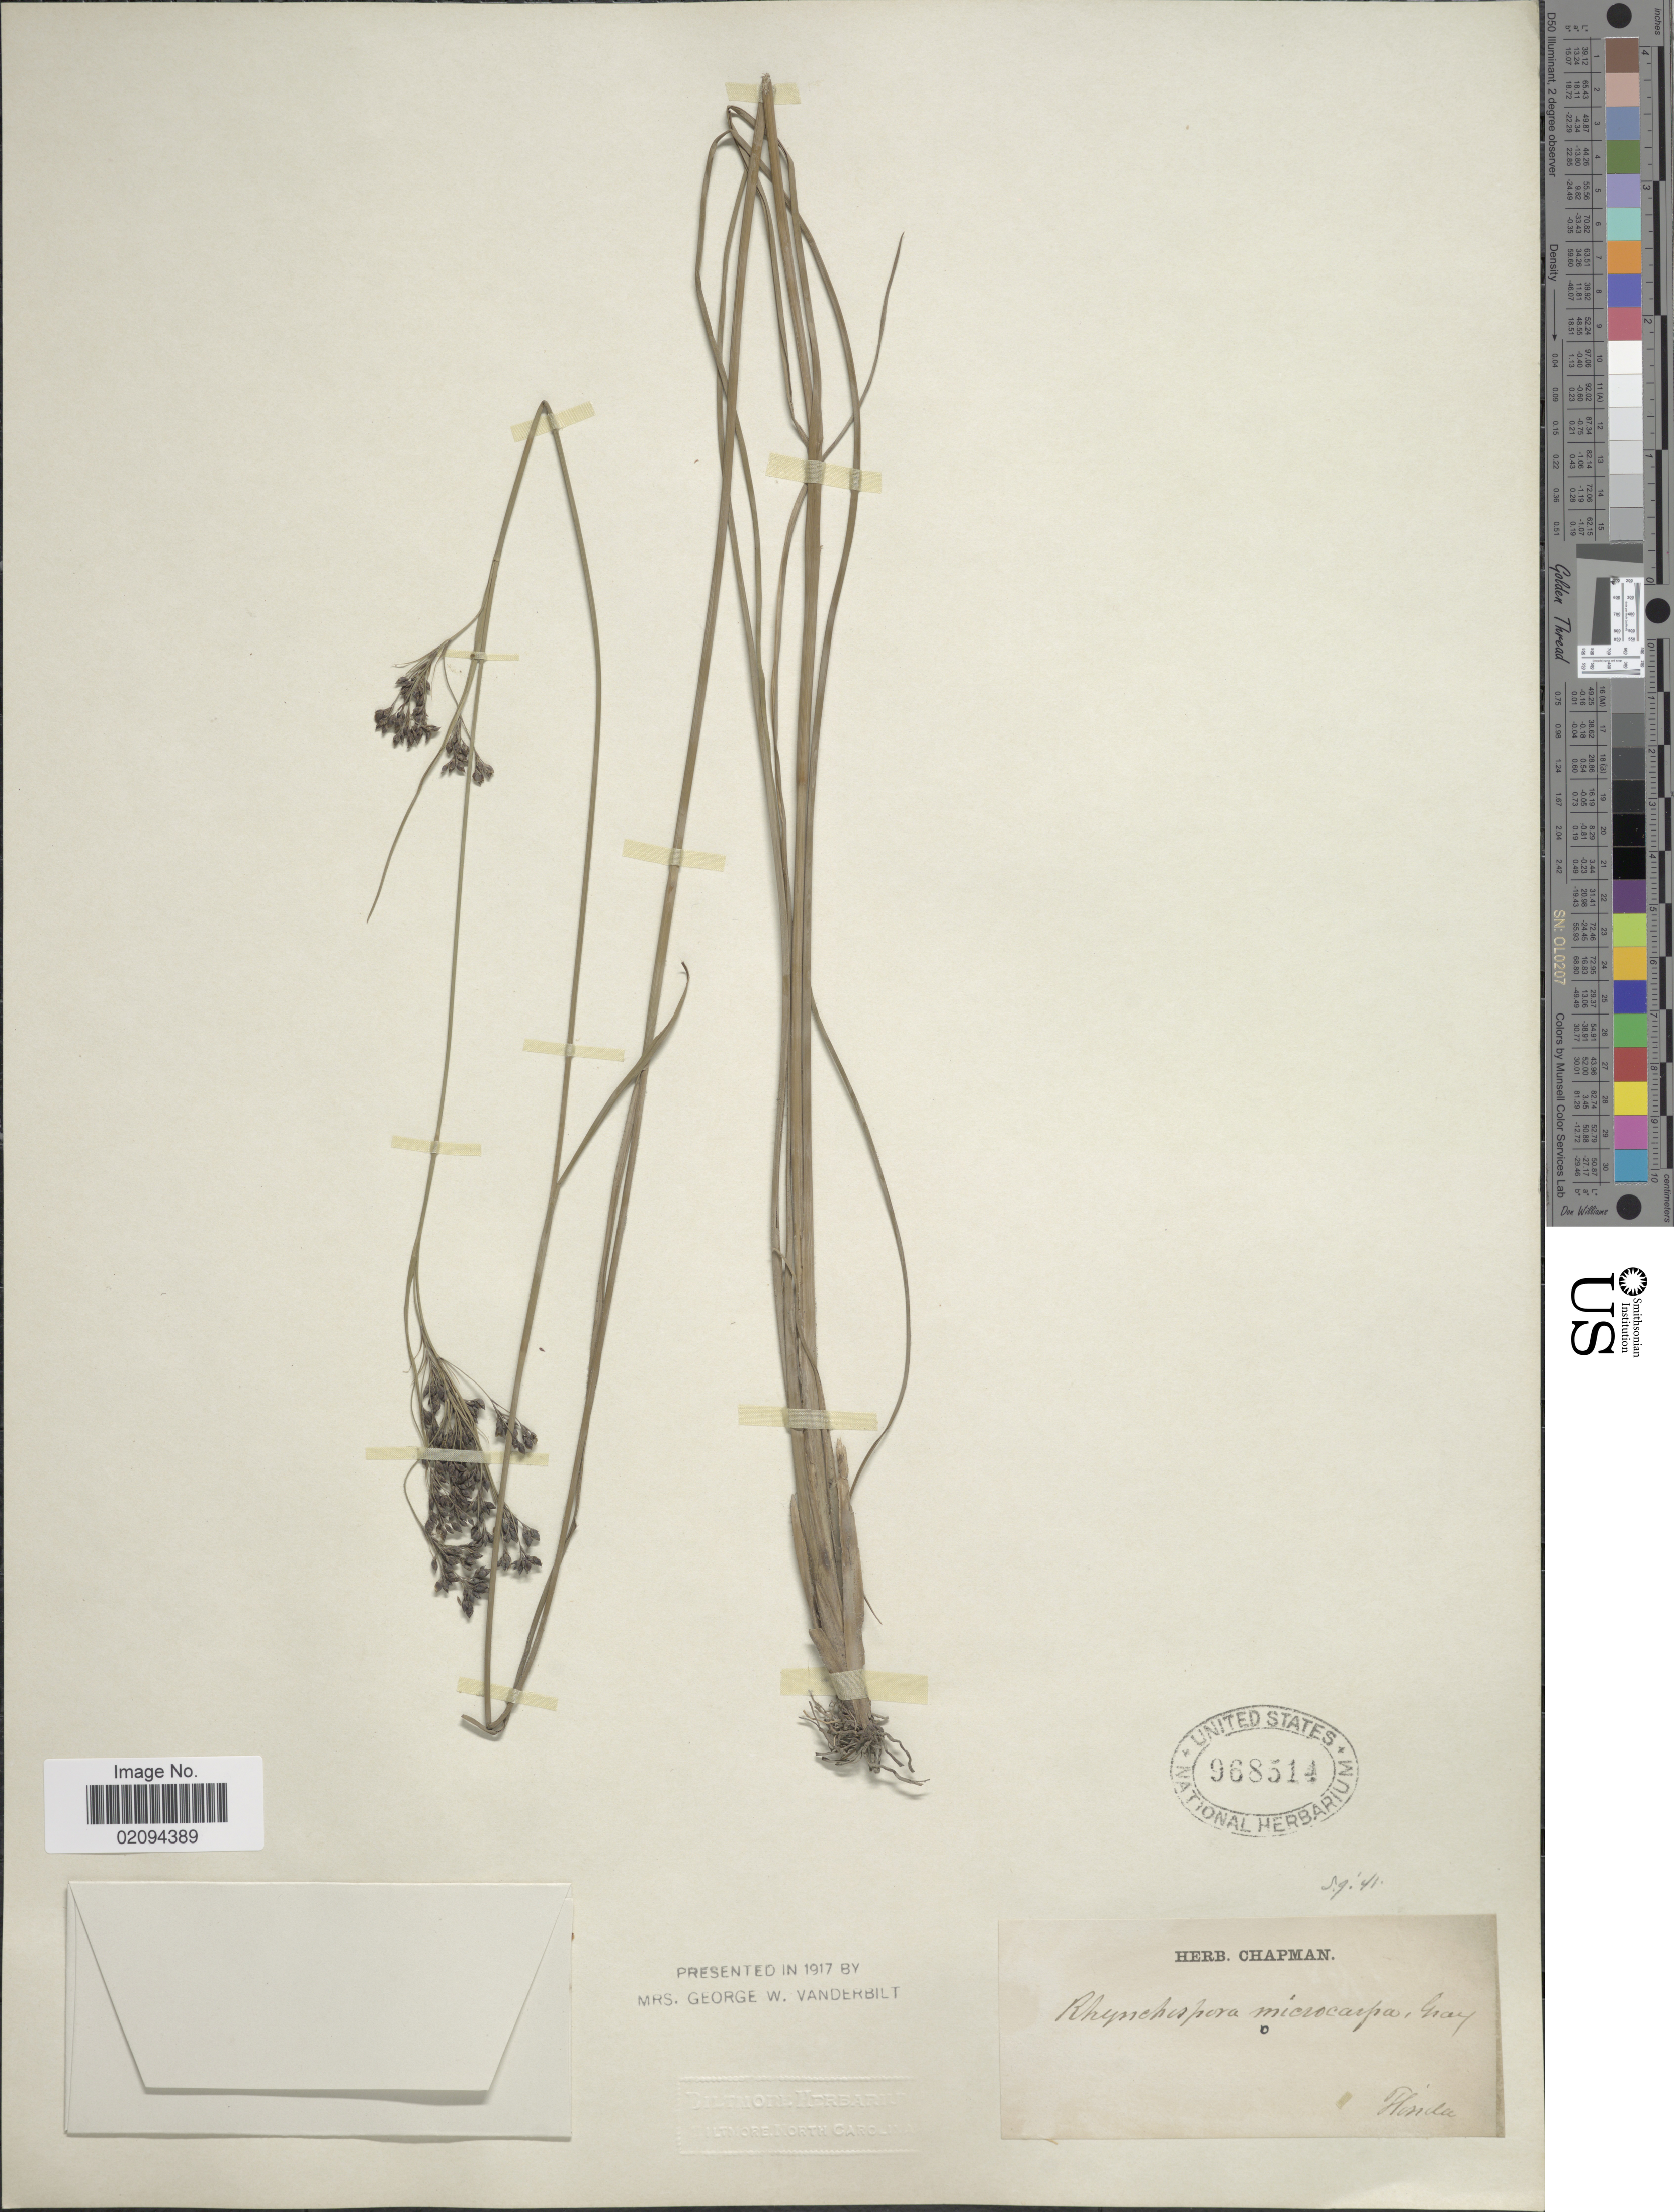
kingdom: Plantae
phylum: Tracheophyta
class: Liliopsida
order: Poales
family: Cyperaceae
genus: Rhynchospora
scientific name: Rhynchospora microcarpa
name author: Baldwin ex A. Gray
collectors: ex herb. Chapman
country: United States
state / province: Florida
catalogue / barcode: US 968514